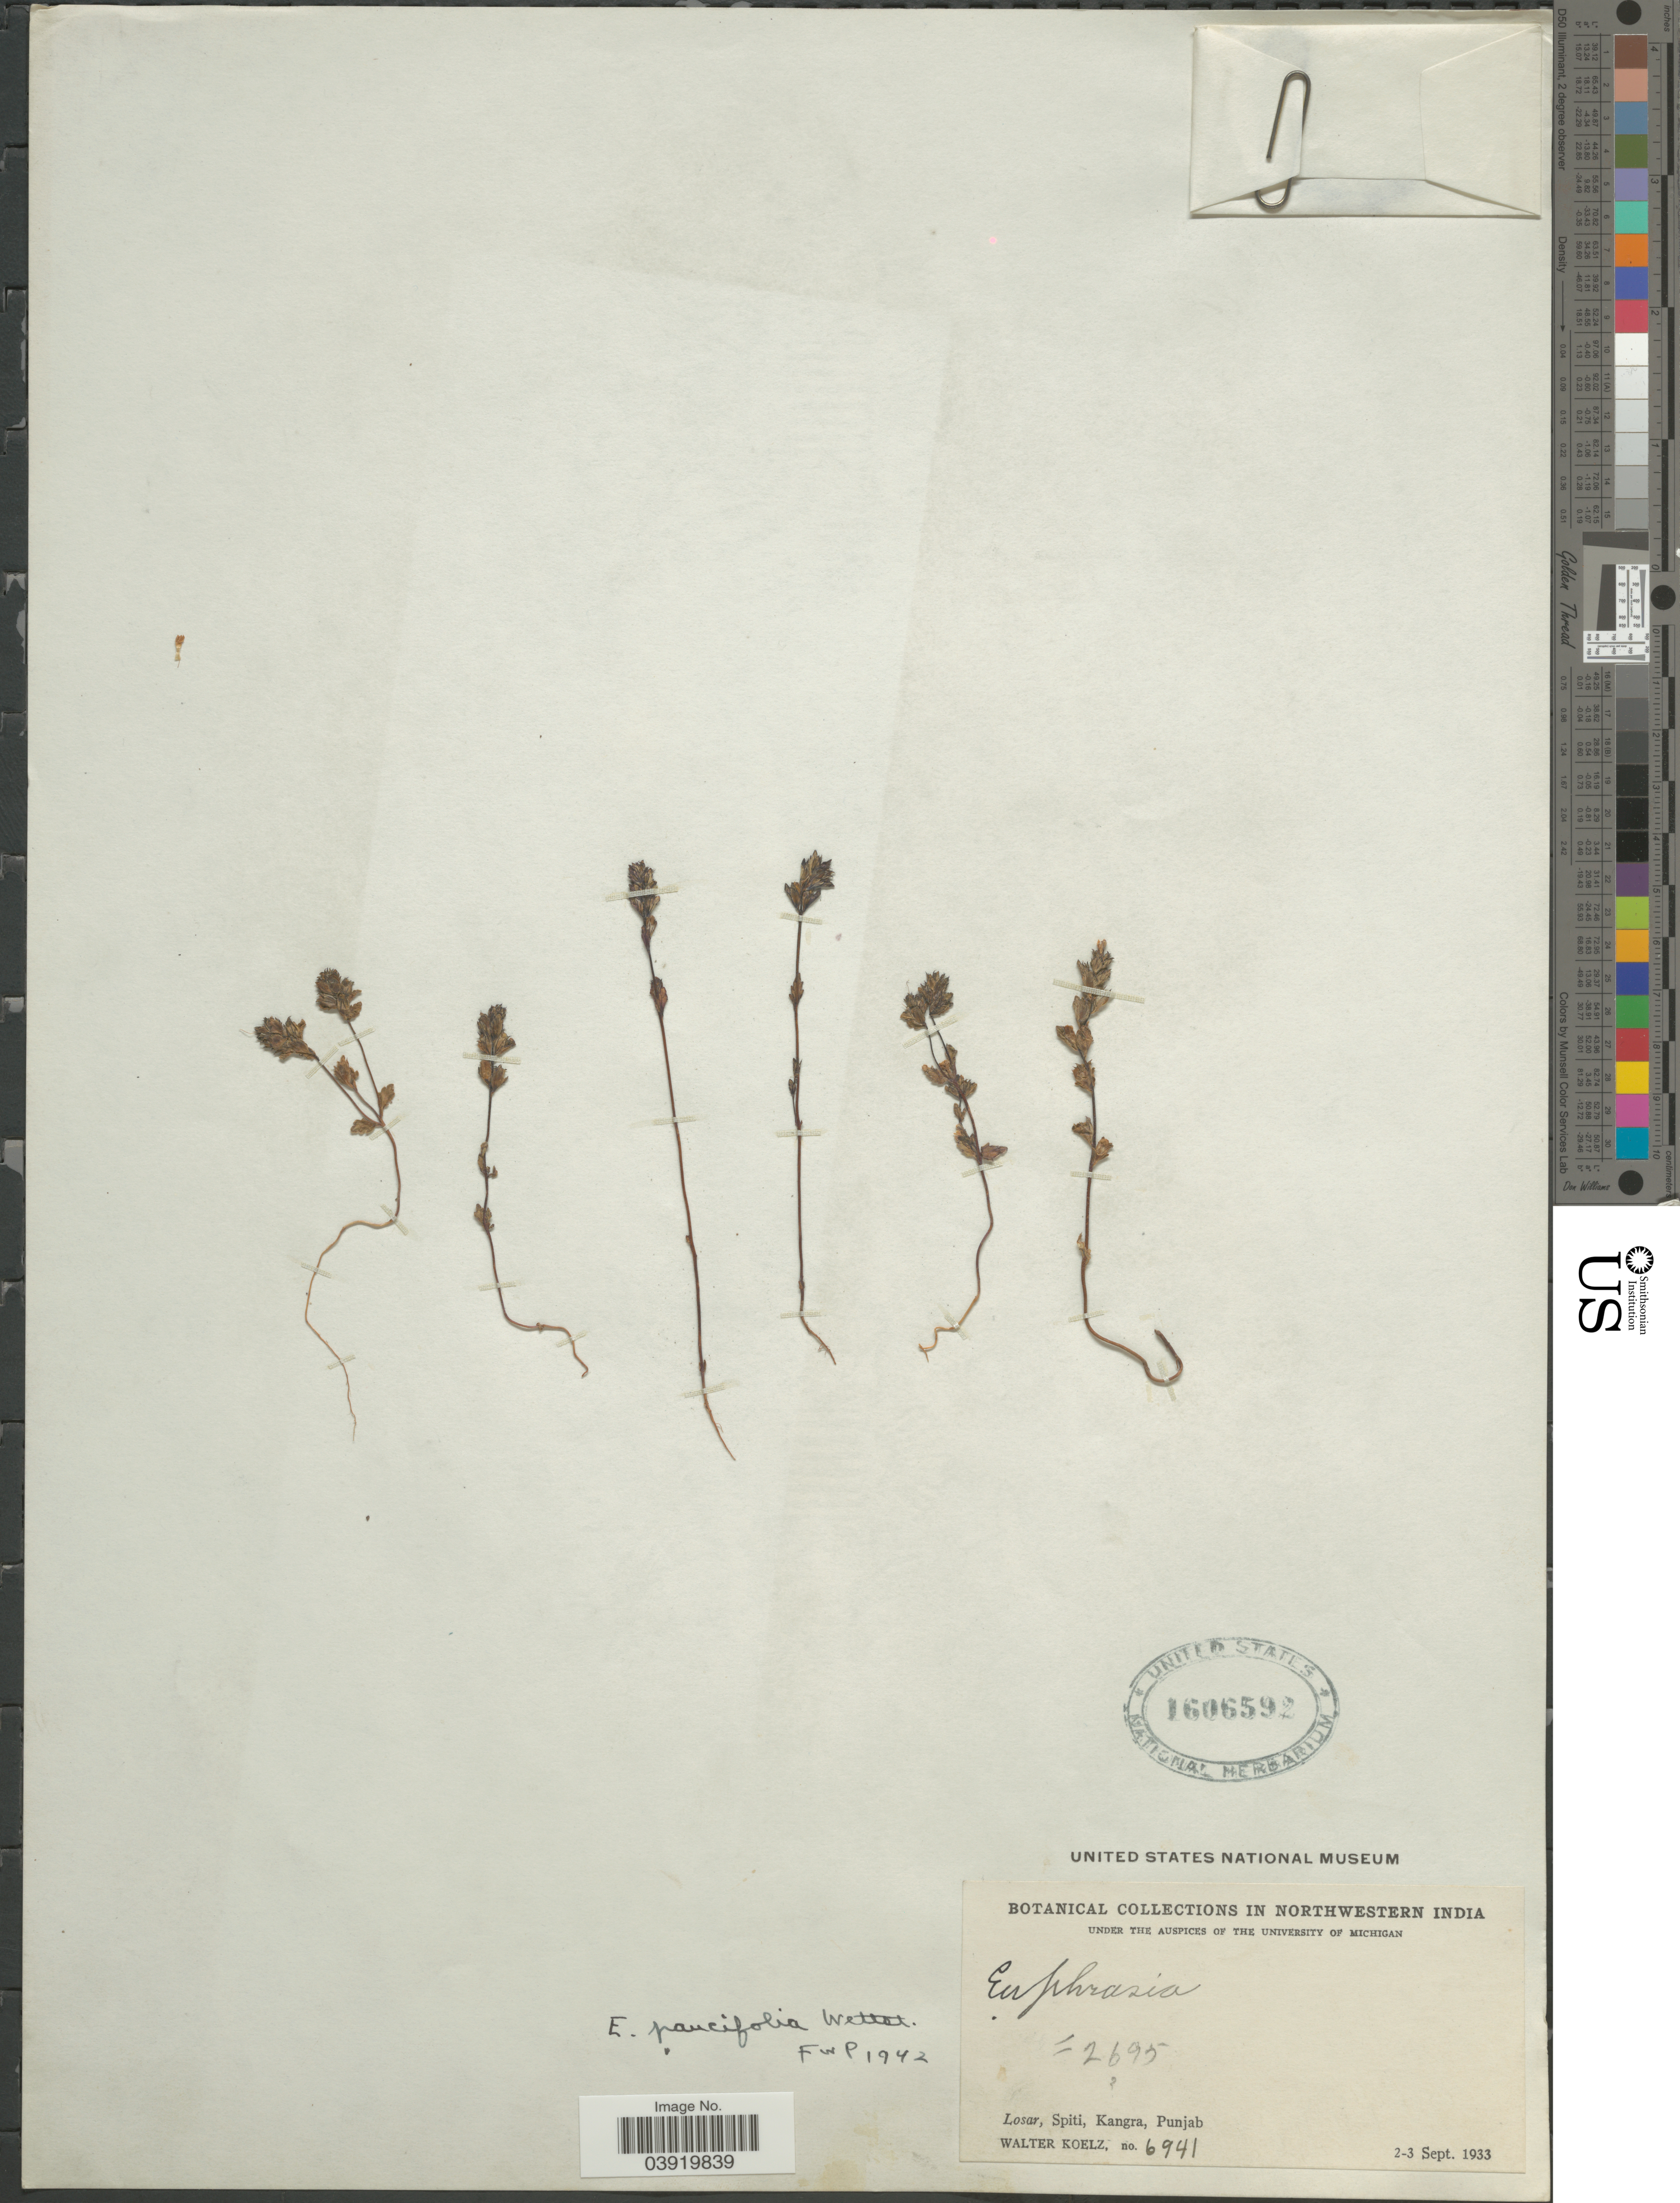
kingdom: Plantae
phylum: Tracheophyta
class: Magnoliopsida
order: Lamiales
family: Orobanchaceae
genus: Euphrasia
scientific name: Euphrasia paucifolia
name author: Wettst.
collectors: W. N. Koelz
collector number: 6941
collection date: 1933-09-02/1933-09-03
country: India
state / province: Punjab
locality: Northwestern India. Losar, Spiti, Kangra.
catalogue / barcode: US 1606592